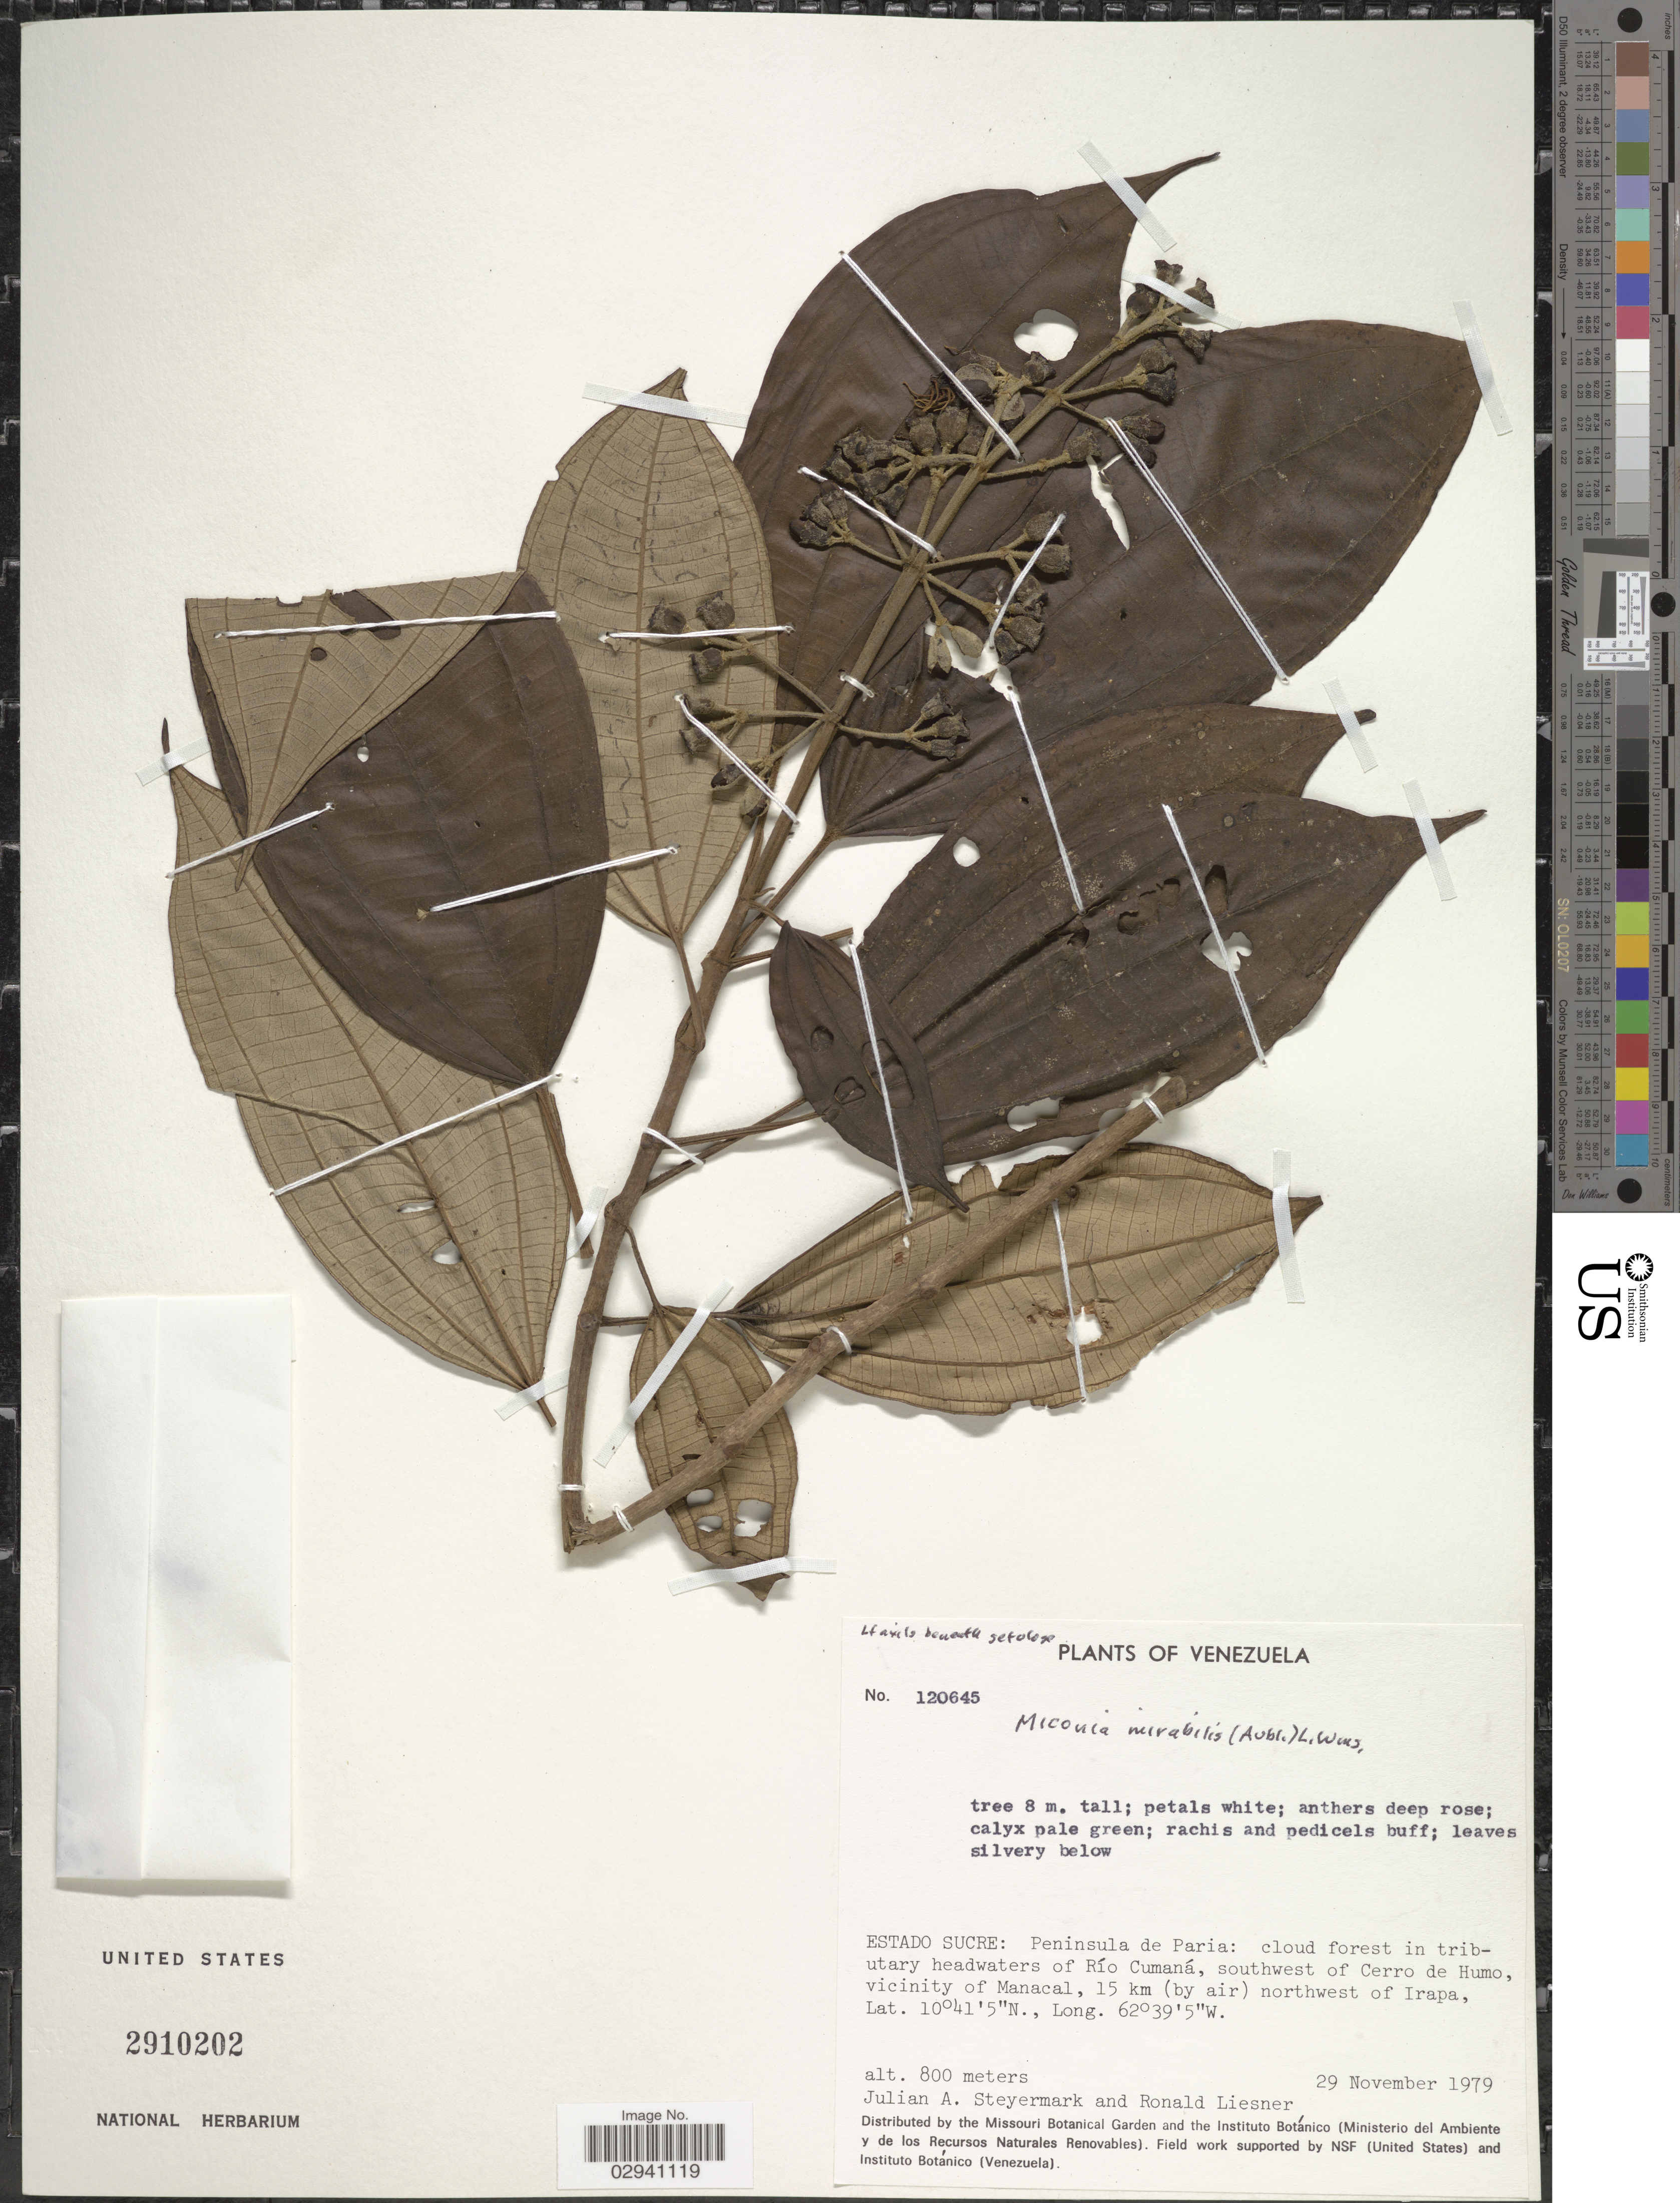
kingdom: Plantae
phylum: Tracheophyta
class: Magnoliopsida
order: Myrtales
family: Melastomataceae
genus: Miconia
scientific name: Miconia mirabilis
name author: (Aubl.) L.O. Williams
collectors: J. Steyermark & R. L. Liesner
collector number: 120645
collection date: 1979-11-29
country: Venezuela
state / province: Sucre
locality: Estado Sucre: Peninsula de Paria: cloud forest in tributary headwaters of Río Cumaná, southwest of Cerro de Humo, vicinity of Manacal, 15 km (by air) northwest of Irapa.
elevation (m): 800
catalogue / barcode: US 2910202